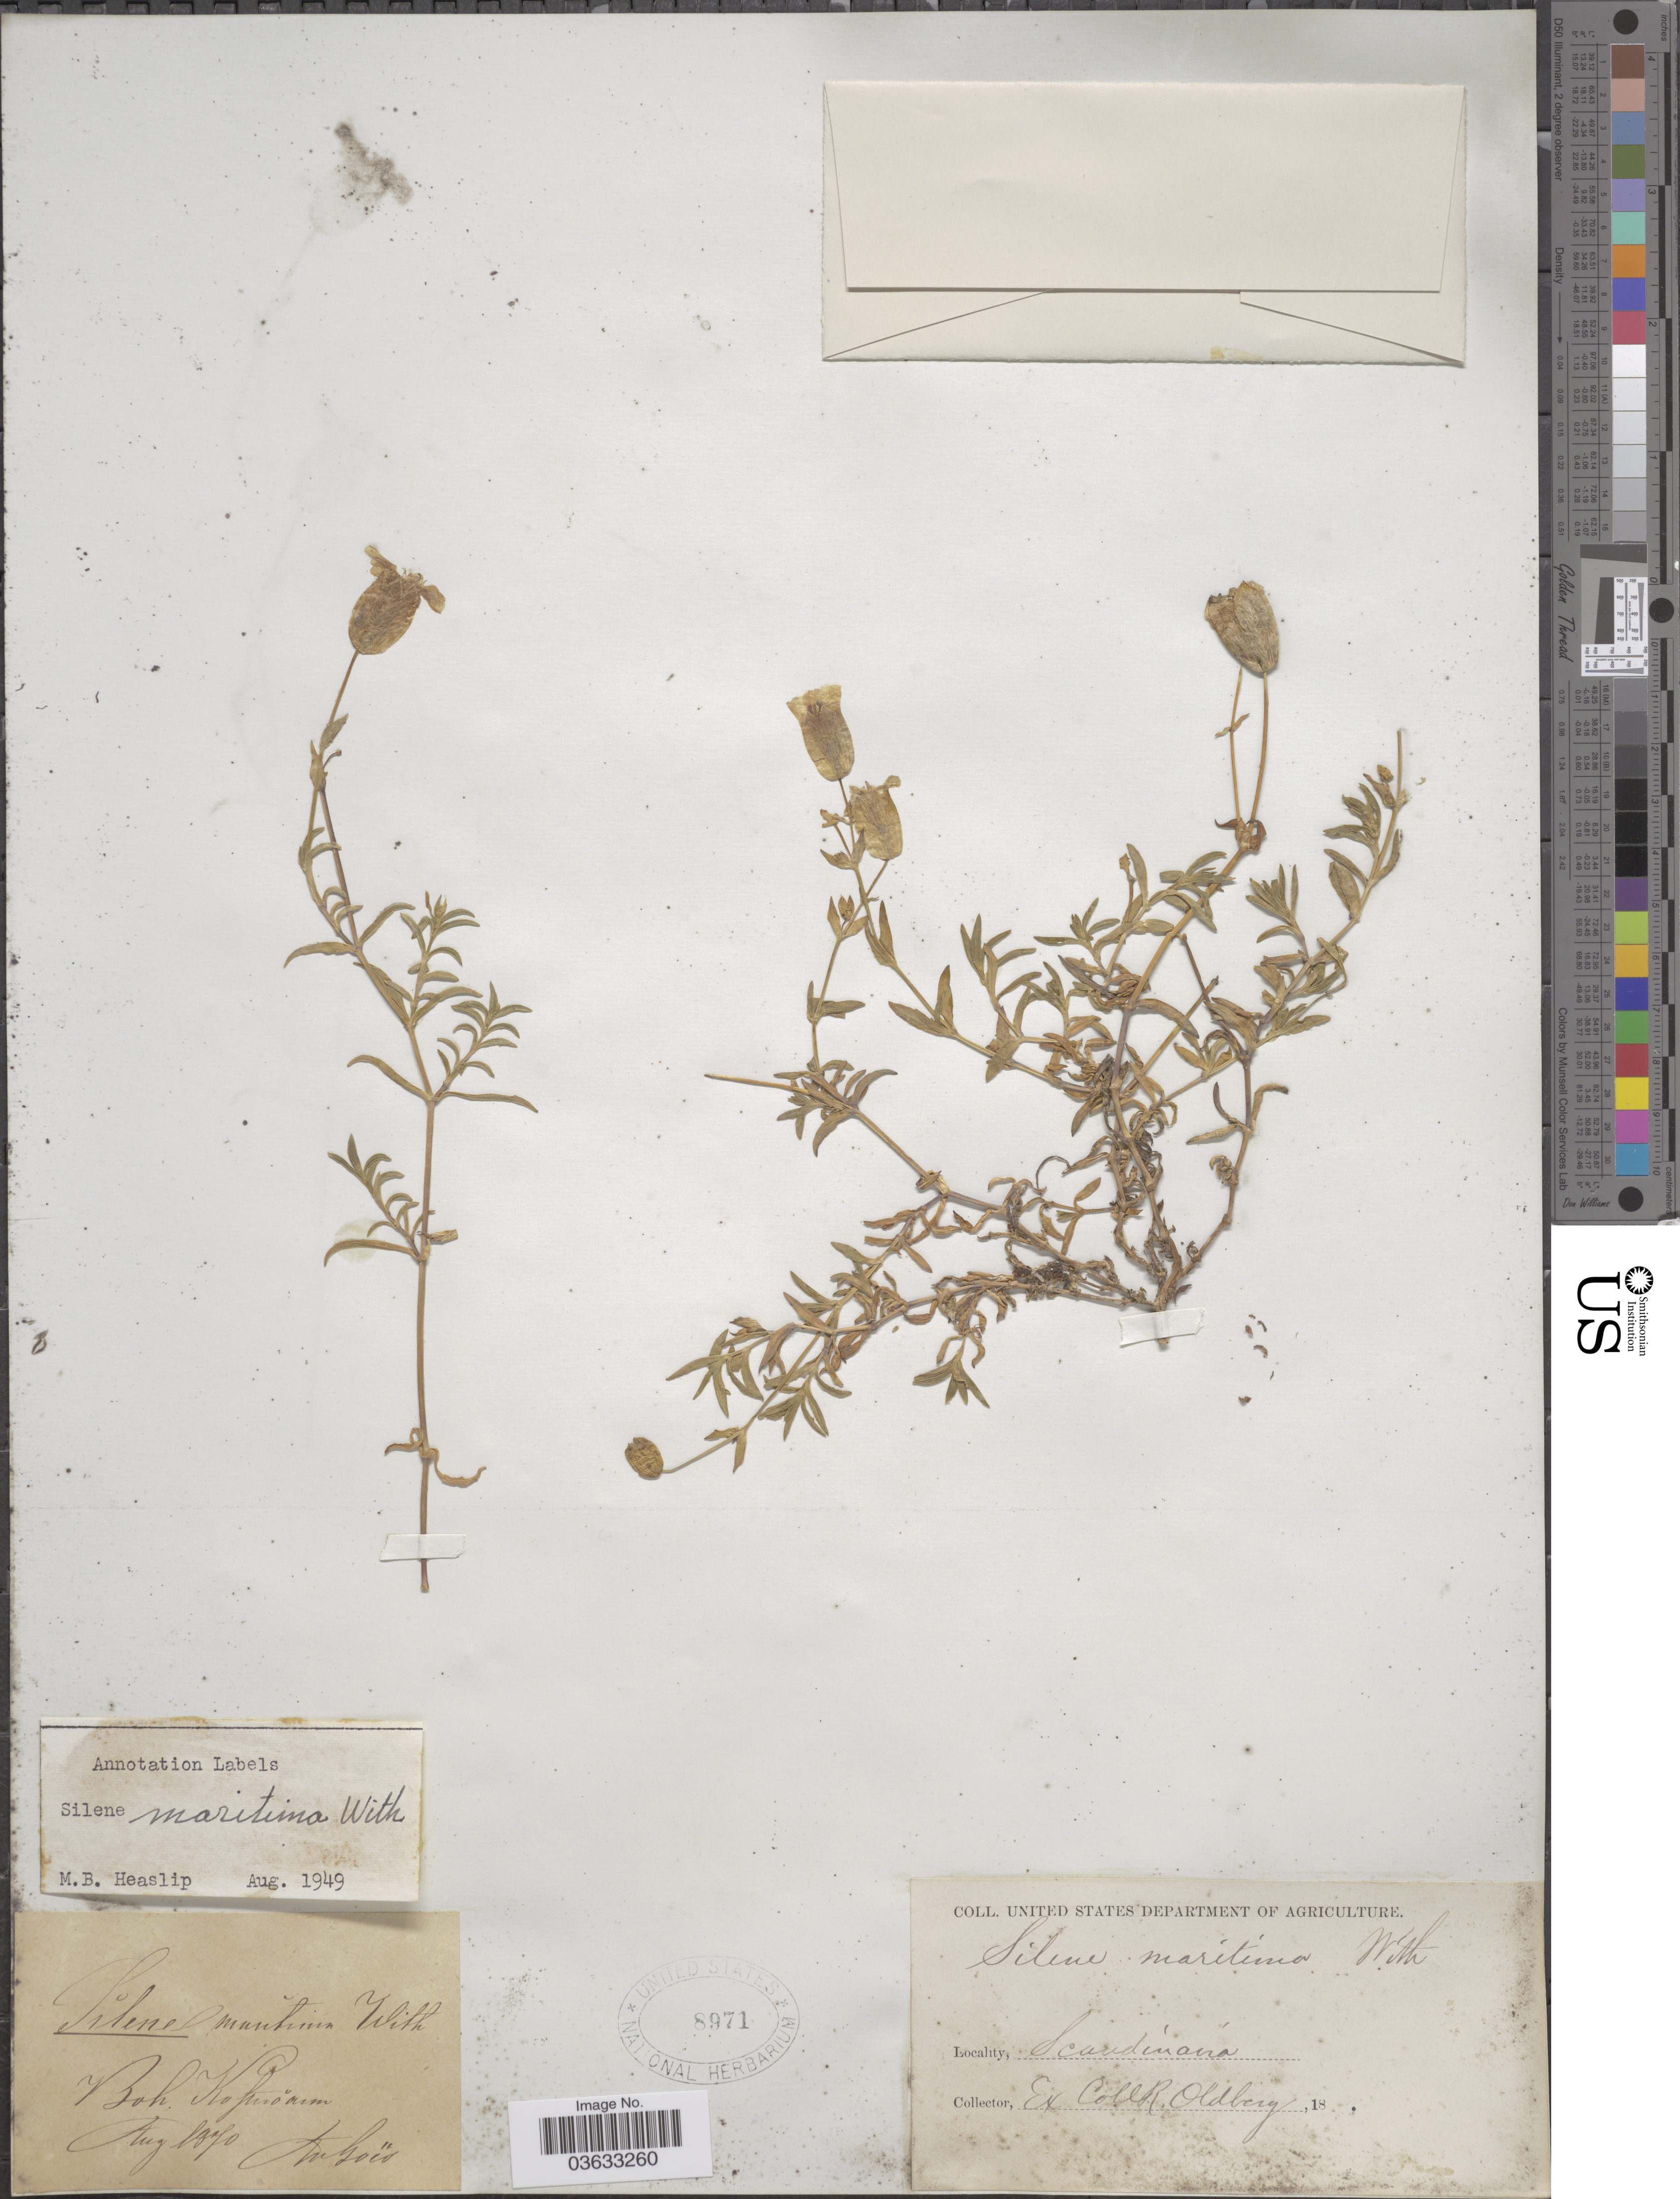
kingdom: Plantae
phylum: Tracheophyta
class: Magnoliopsida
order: Caryophyllales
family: Caryophyllaceae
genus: Silene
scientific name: Silene maritima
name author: With.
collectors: R. Oldberg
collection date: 1870-08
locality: Boh. Kopnoäcm [interpreted]. Scandinavia.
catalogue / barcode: US 8971